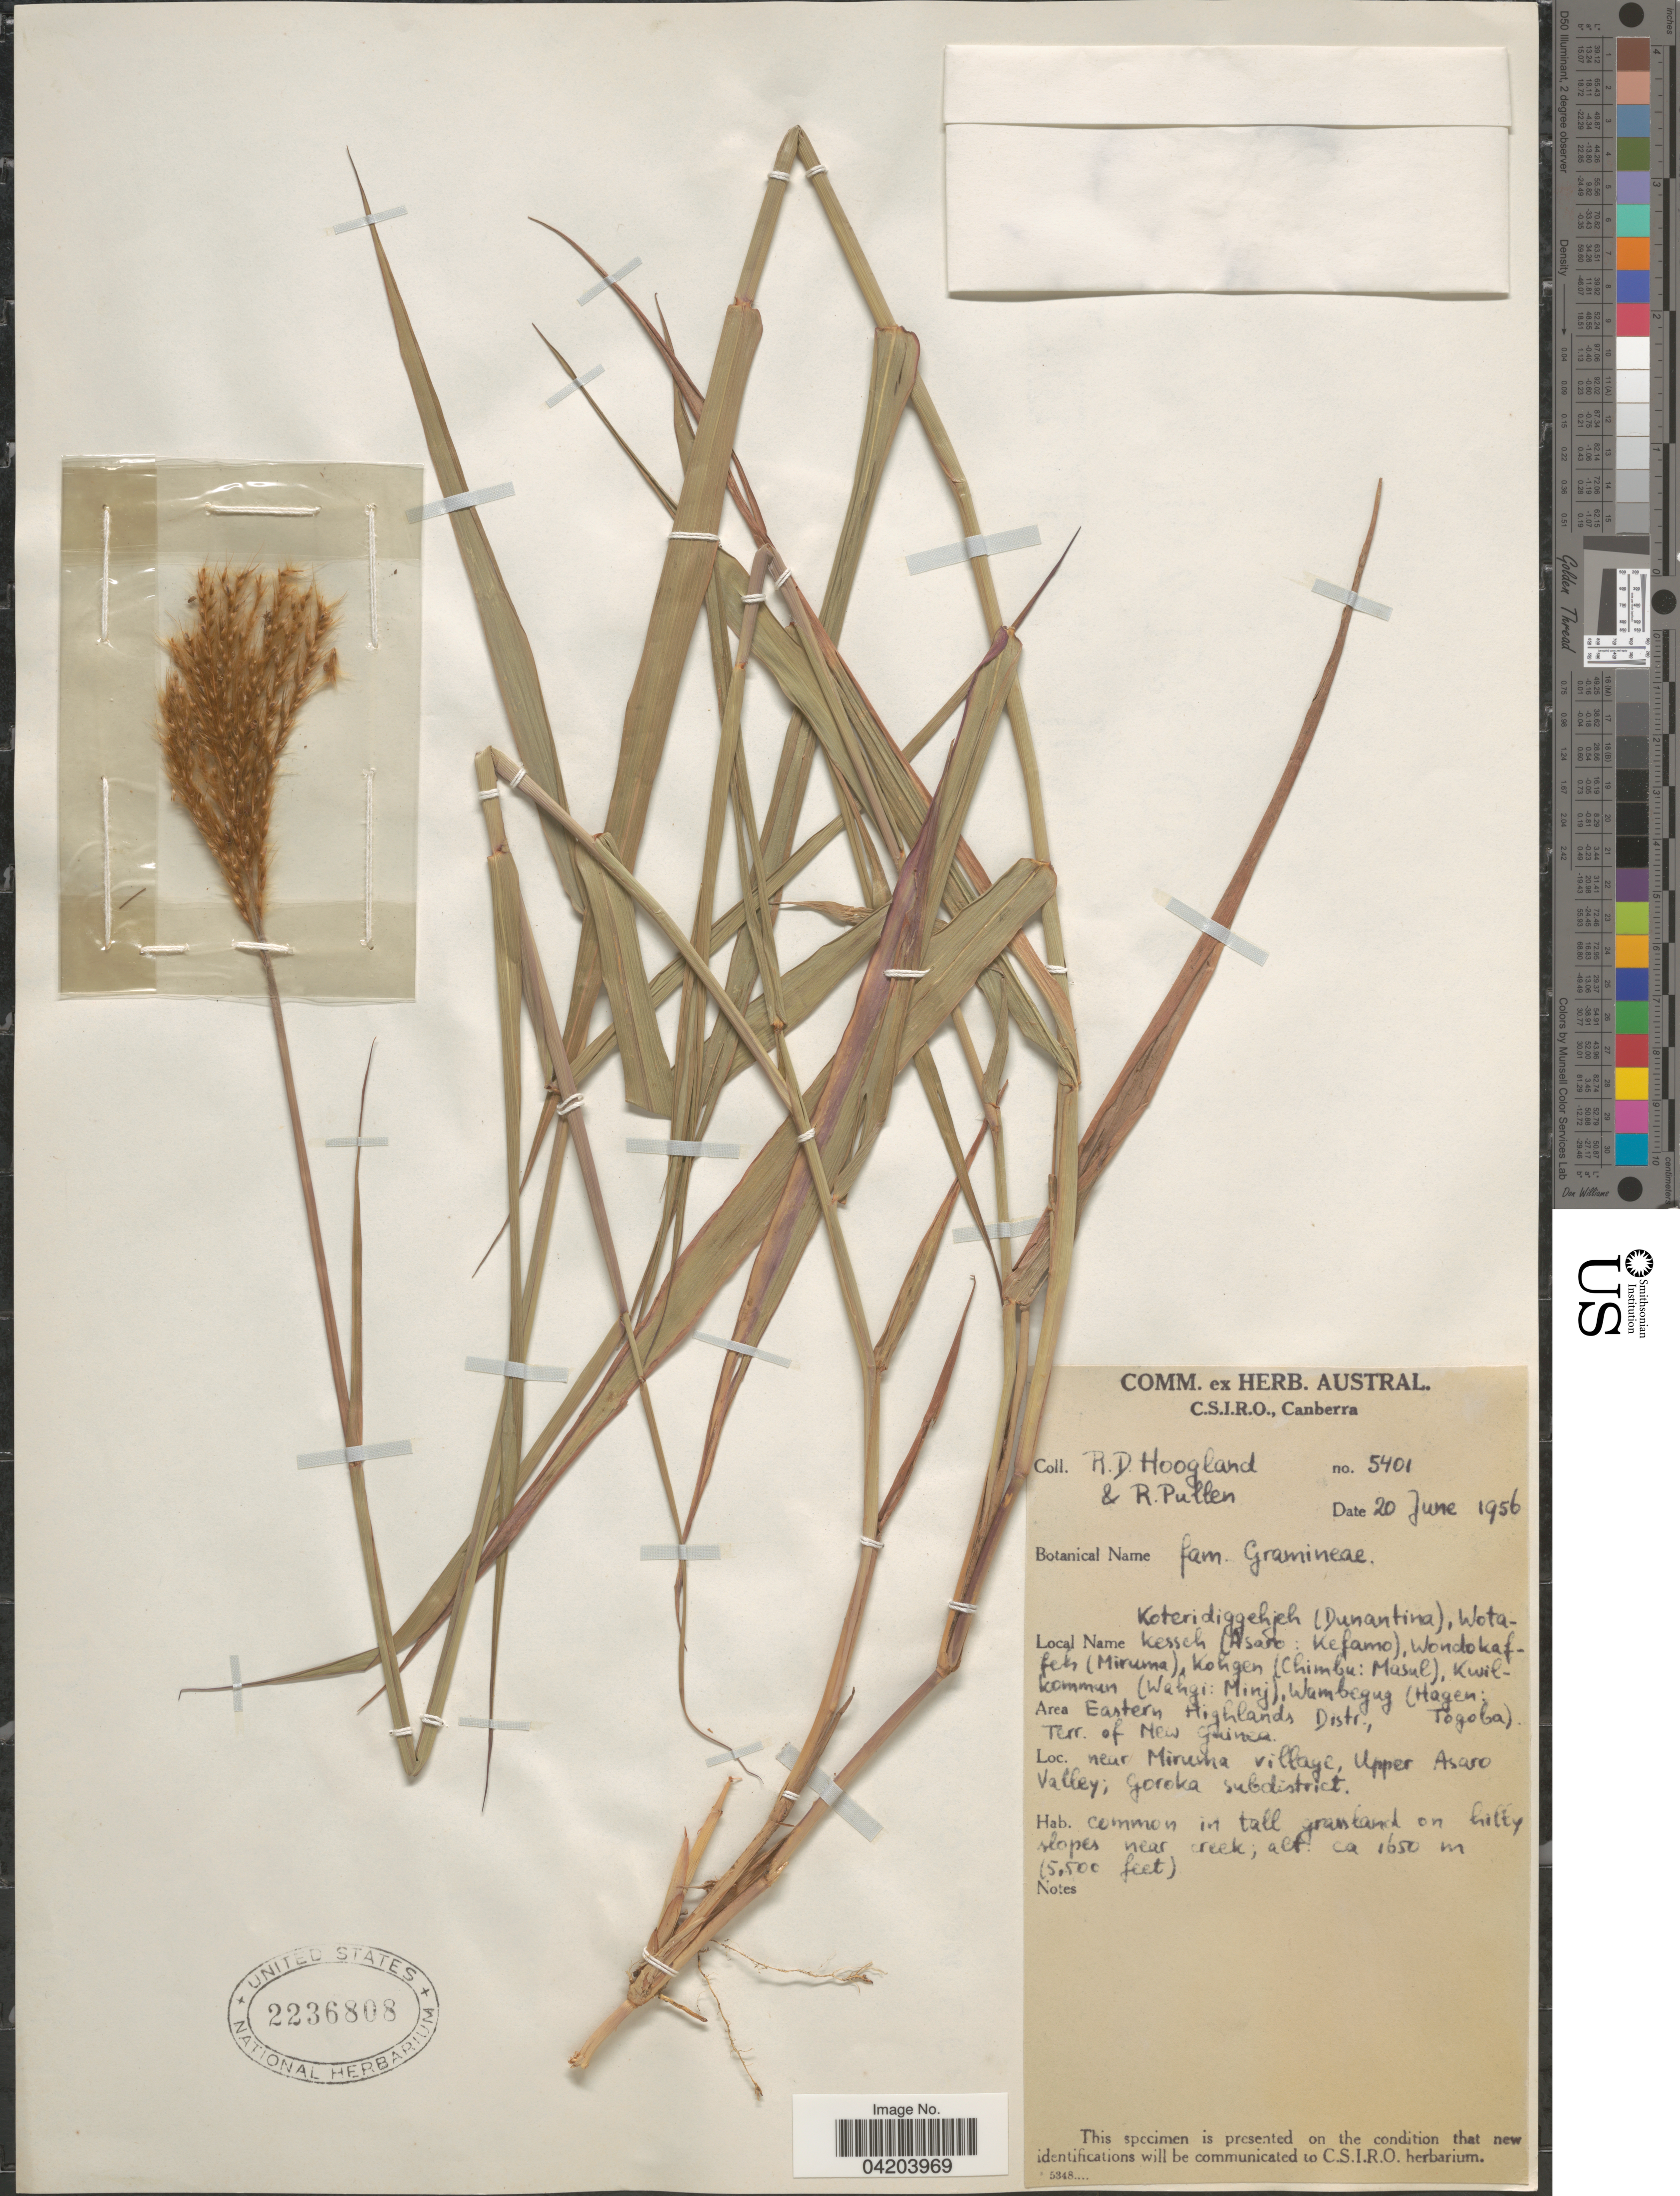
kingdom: Plantae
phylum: Tracheophyta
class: Liliopsida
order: Poales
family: Poaceae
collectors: R. D. Hoogland & R. Pullen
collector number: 5401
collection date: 1956-06-20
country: Papua New Guinea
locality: Eastern Highlands Distr., Terr. of New Guinea. Near Mirusha village, Upper Asaro Valley; Goroka subdistrict.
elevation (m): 1650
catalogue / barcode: US 2236808